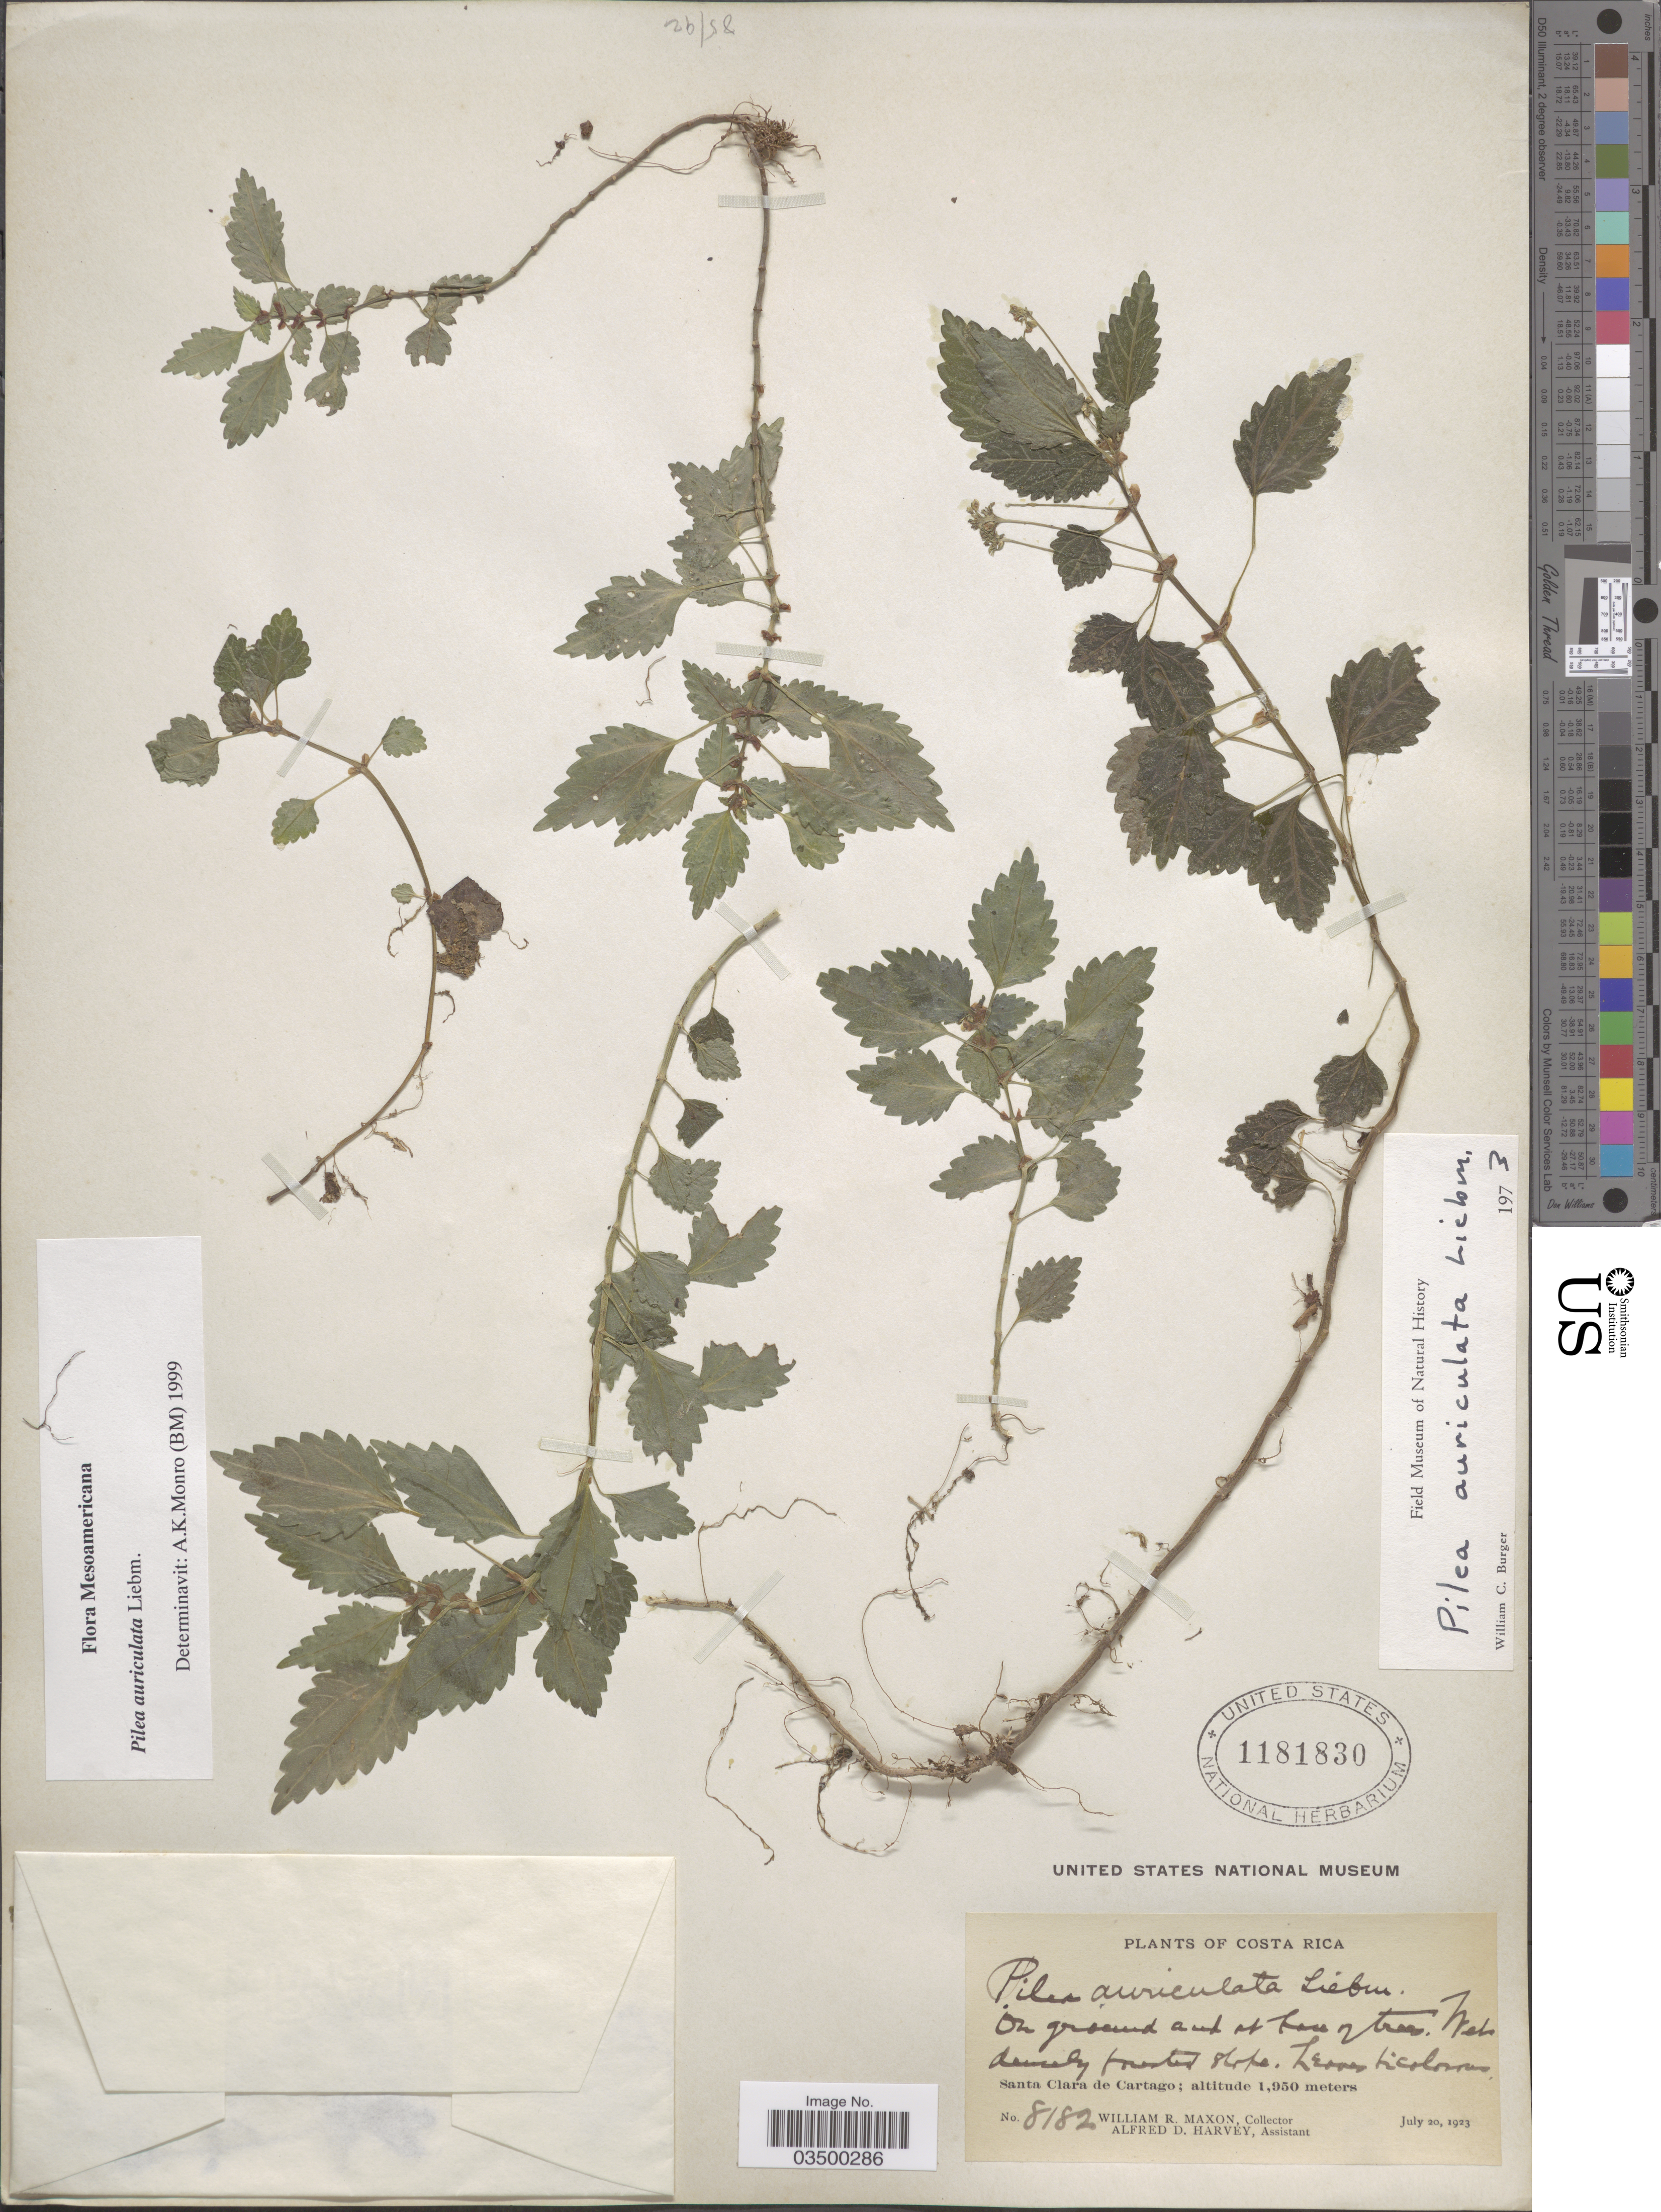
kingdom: Plantae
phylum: Tracheophyta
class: Magnoliopsida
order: Rosales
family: Urticaceae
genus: Pilea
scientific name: Pilea auriculata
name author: Liebm.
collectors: W. R. Maxon & A. D. Harvey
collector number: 8182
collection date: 1923-07-20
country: Costa Rica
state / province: Cartago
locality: Santa Clara de Cartago.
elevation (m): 1950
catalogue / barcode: US 1181830